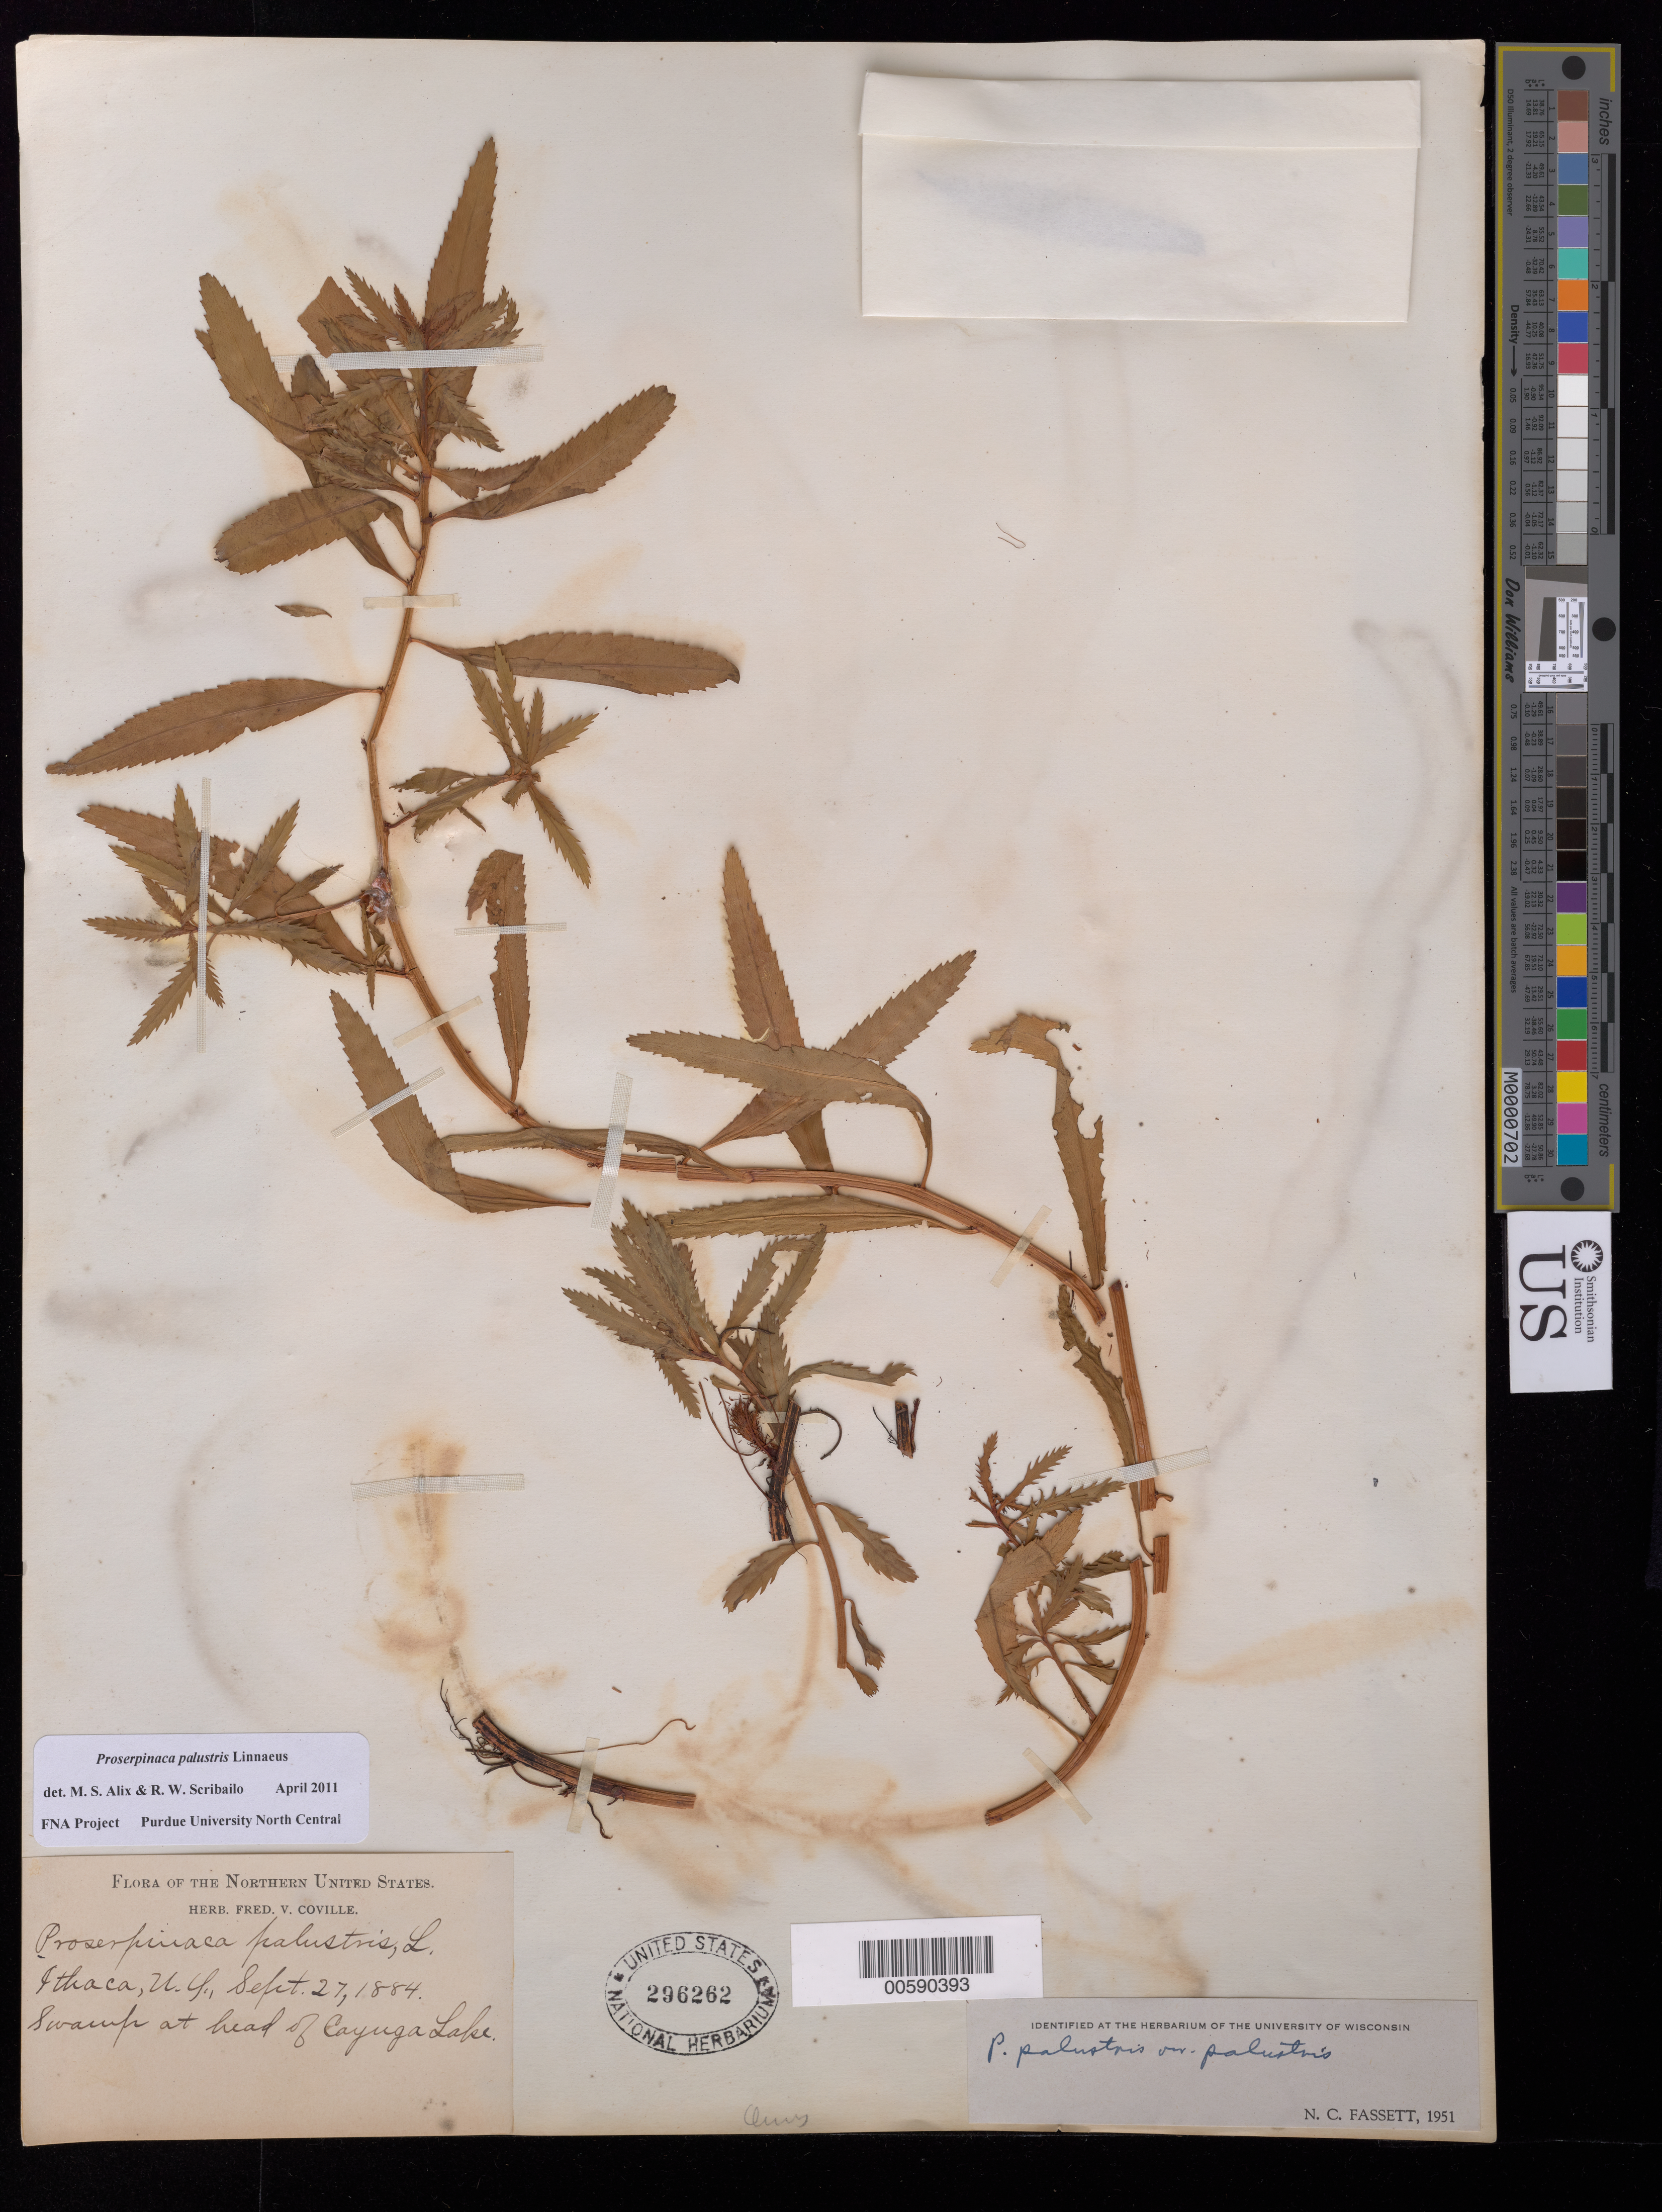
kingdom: Plantae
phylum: Tracheophyta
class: Magnoliopsida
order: Saxifragales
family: Haloragaceae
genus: Proserpinaca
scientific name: Proserpinaca palustris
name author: L.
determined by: Scribailo, R. W.; Alix, M. S.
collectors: F. V. Coville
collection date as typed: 27 Sep 1884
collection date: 1884-09-27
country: United States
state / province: New York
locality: Ithaca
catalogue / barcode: US 296262